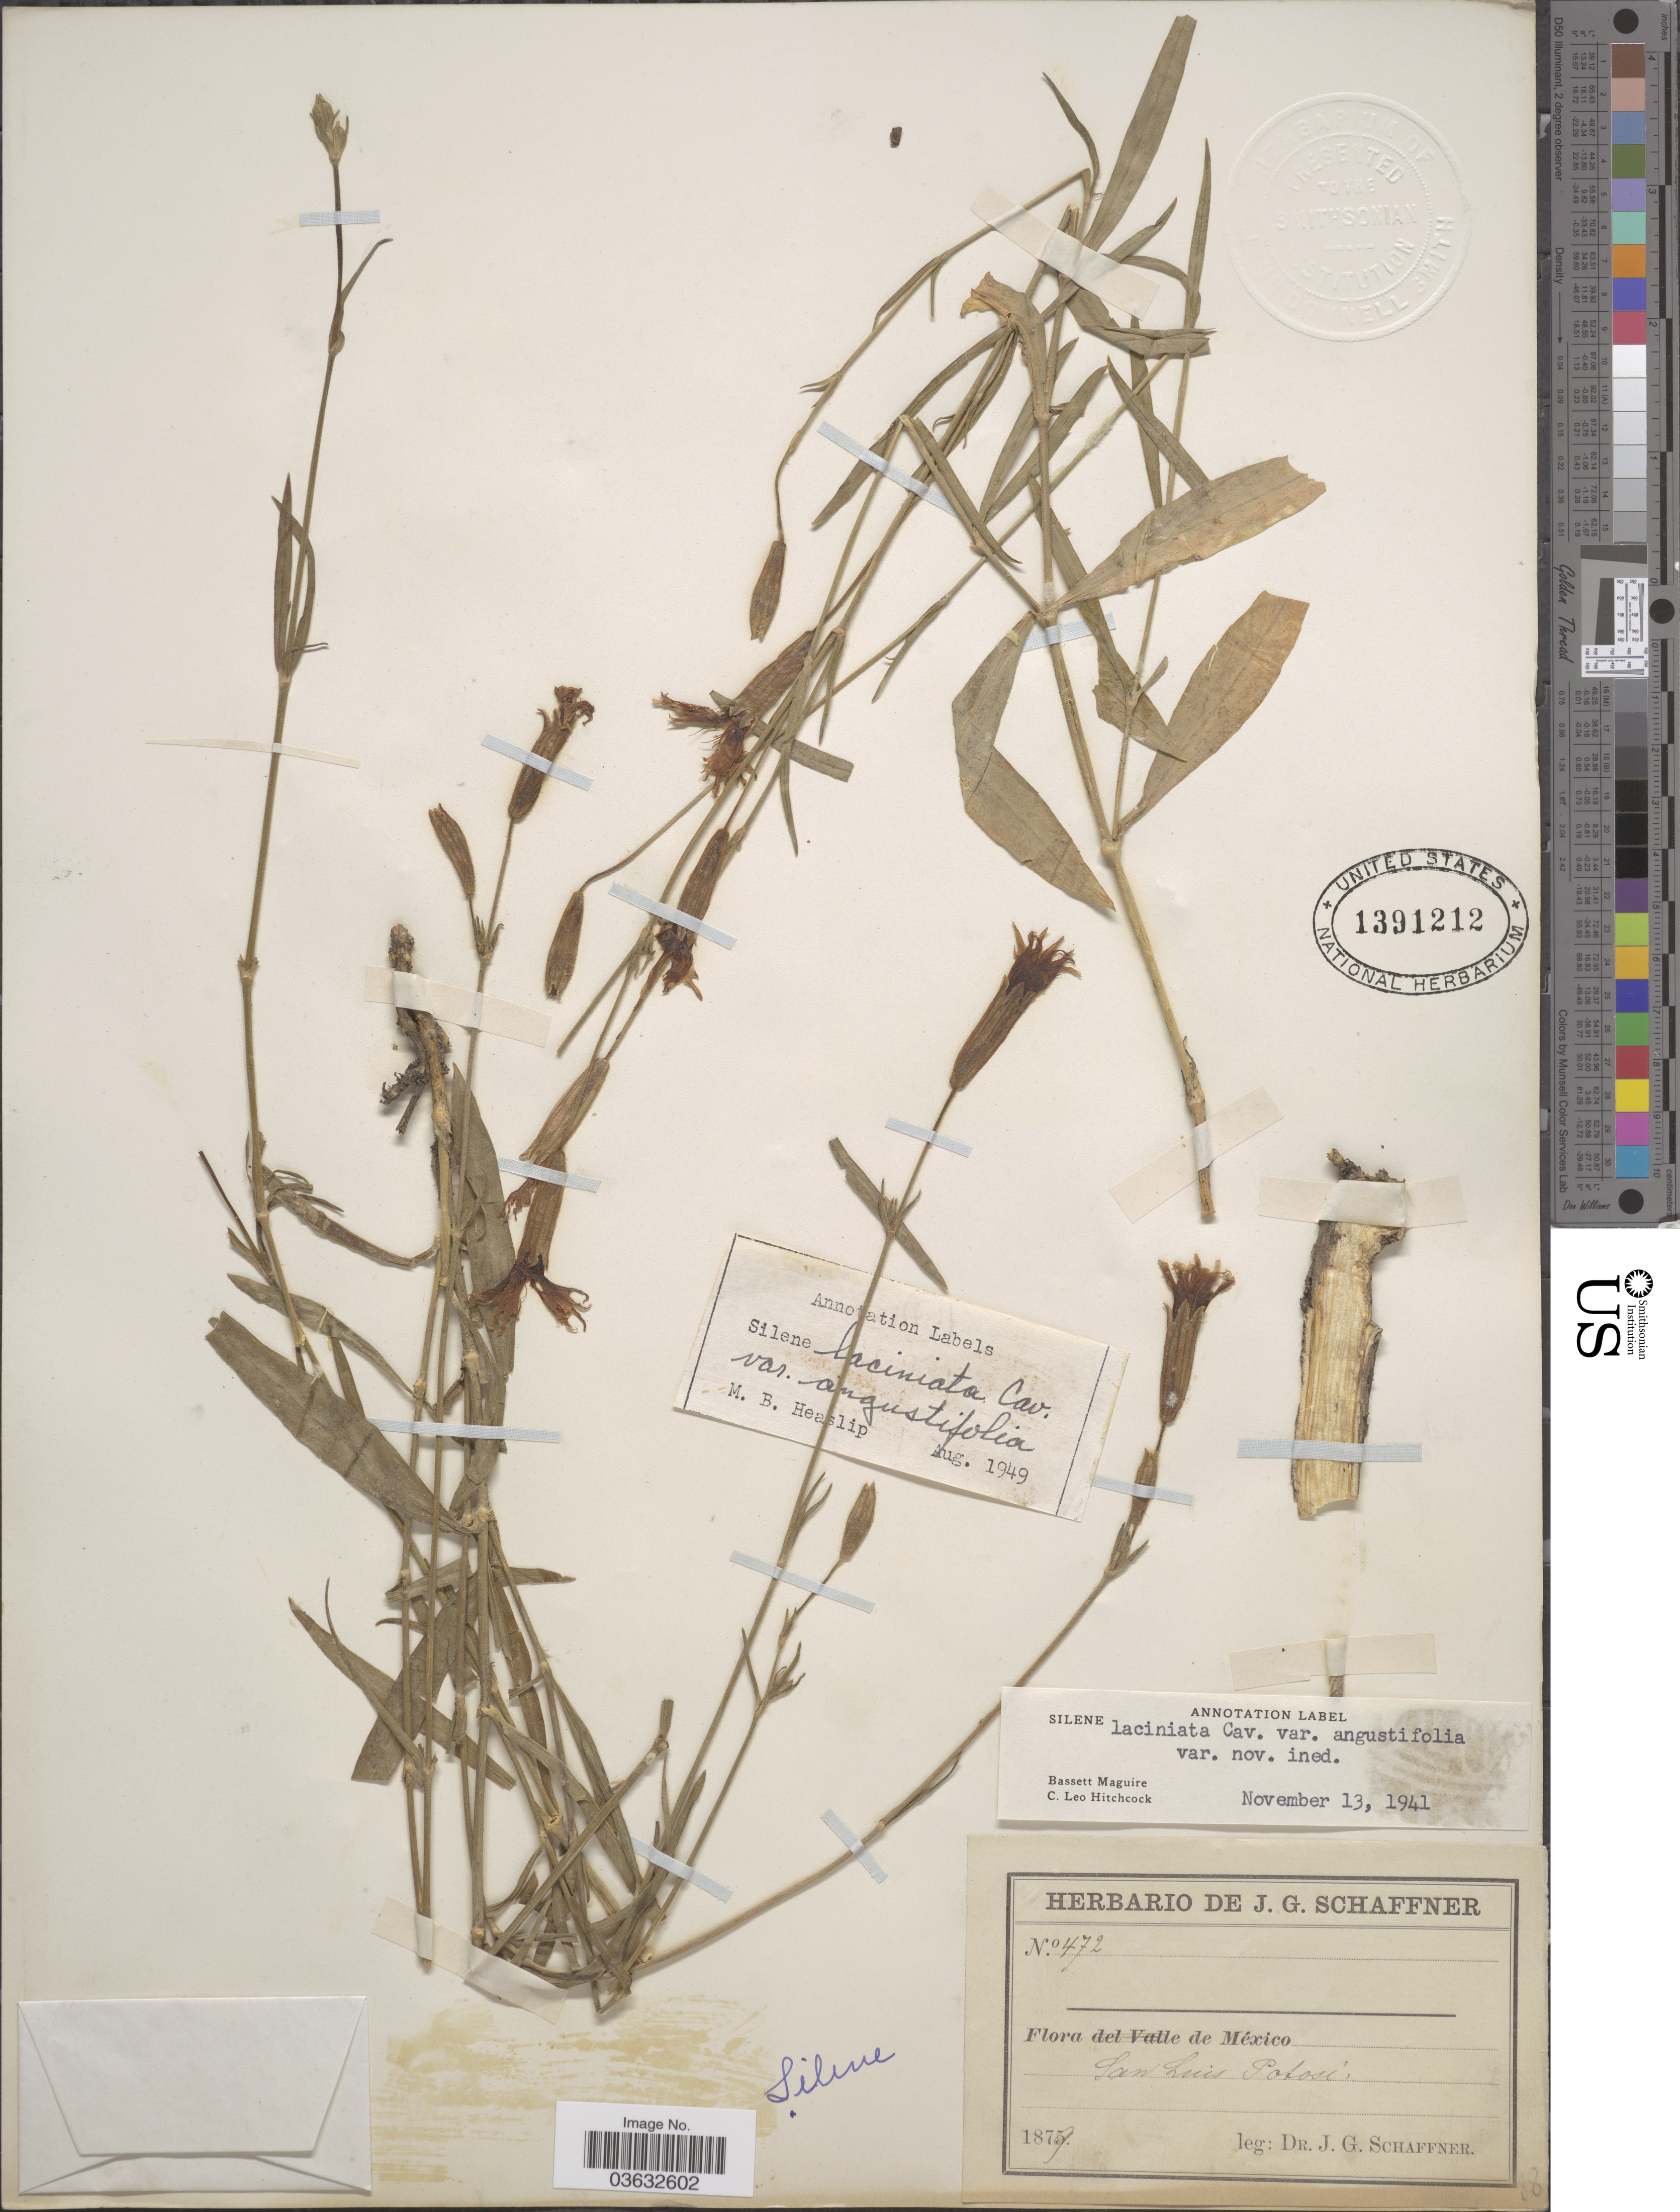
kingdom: Plantae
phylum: Tracheophyta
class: Magnoliopsida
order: Caryophyllales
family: Caryophyllaceae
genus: Silene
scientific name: Silene laciniata var. angustifolia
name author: C.L. Hitchc. & Maguire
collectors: J. G. Schaffner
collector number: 472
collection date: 1879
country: Mexico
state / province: San Luis Potosí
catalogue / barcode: US 1391212